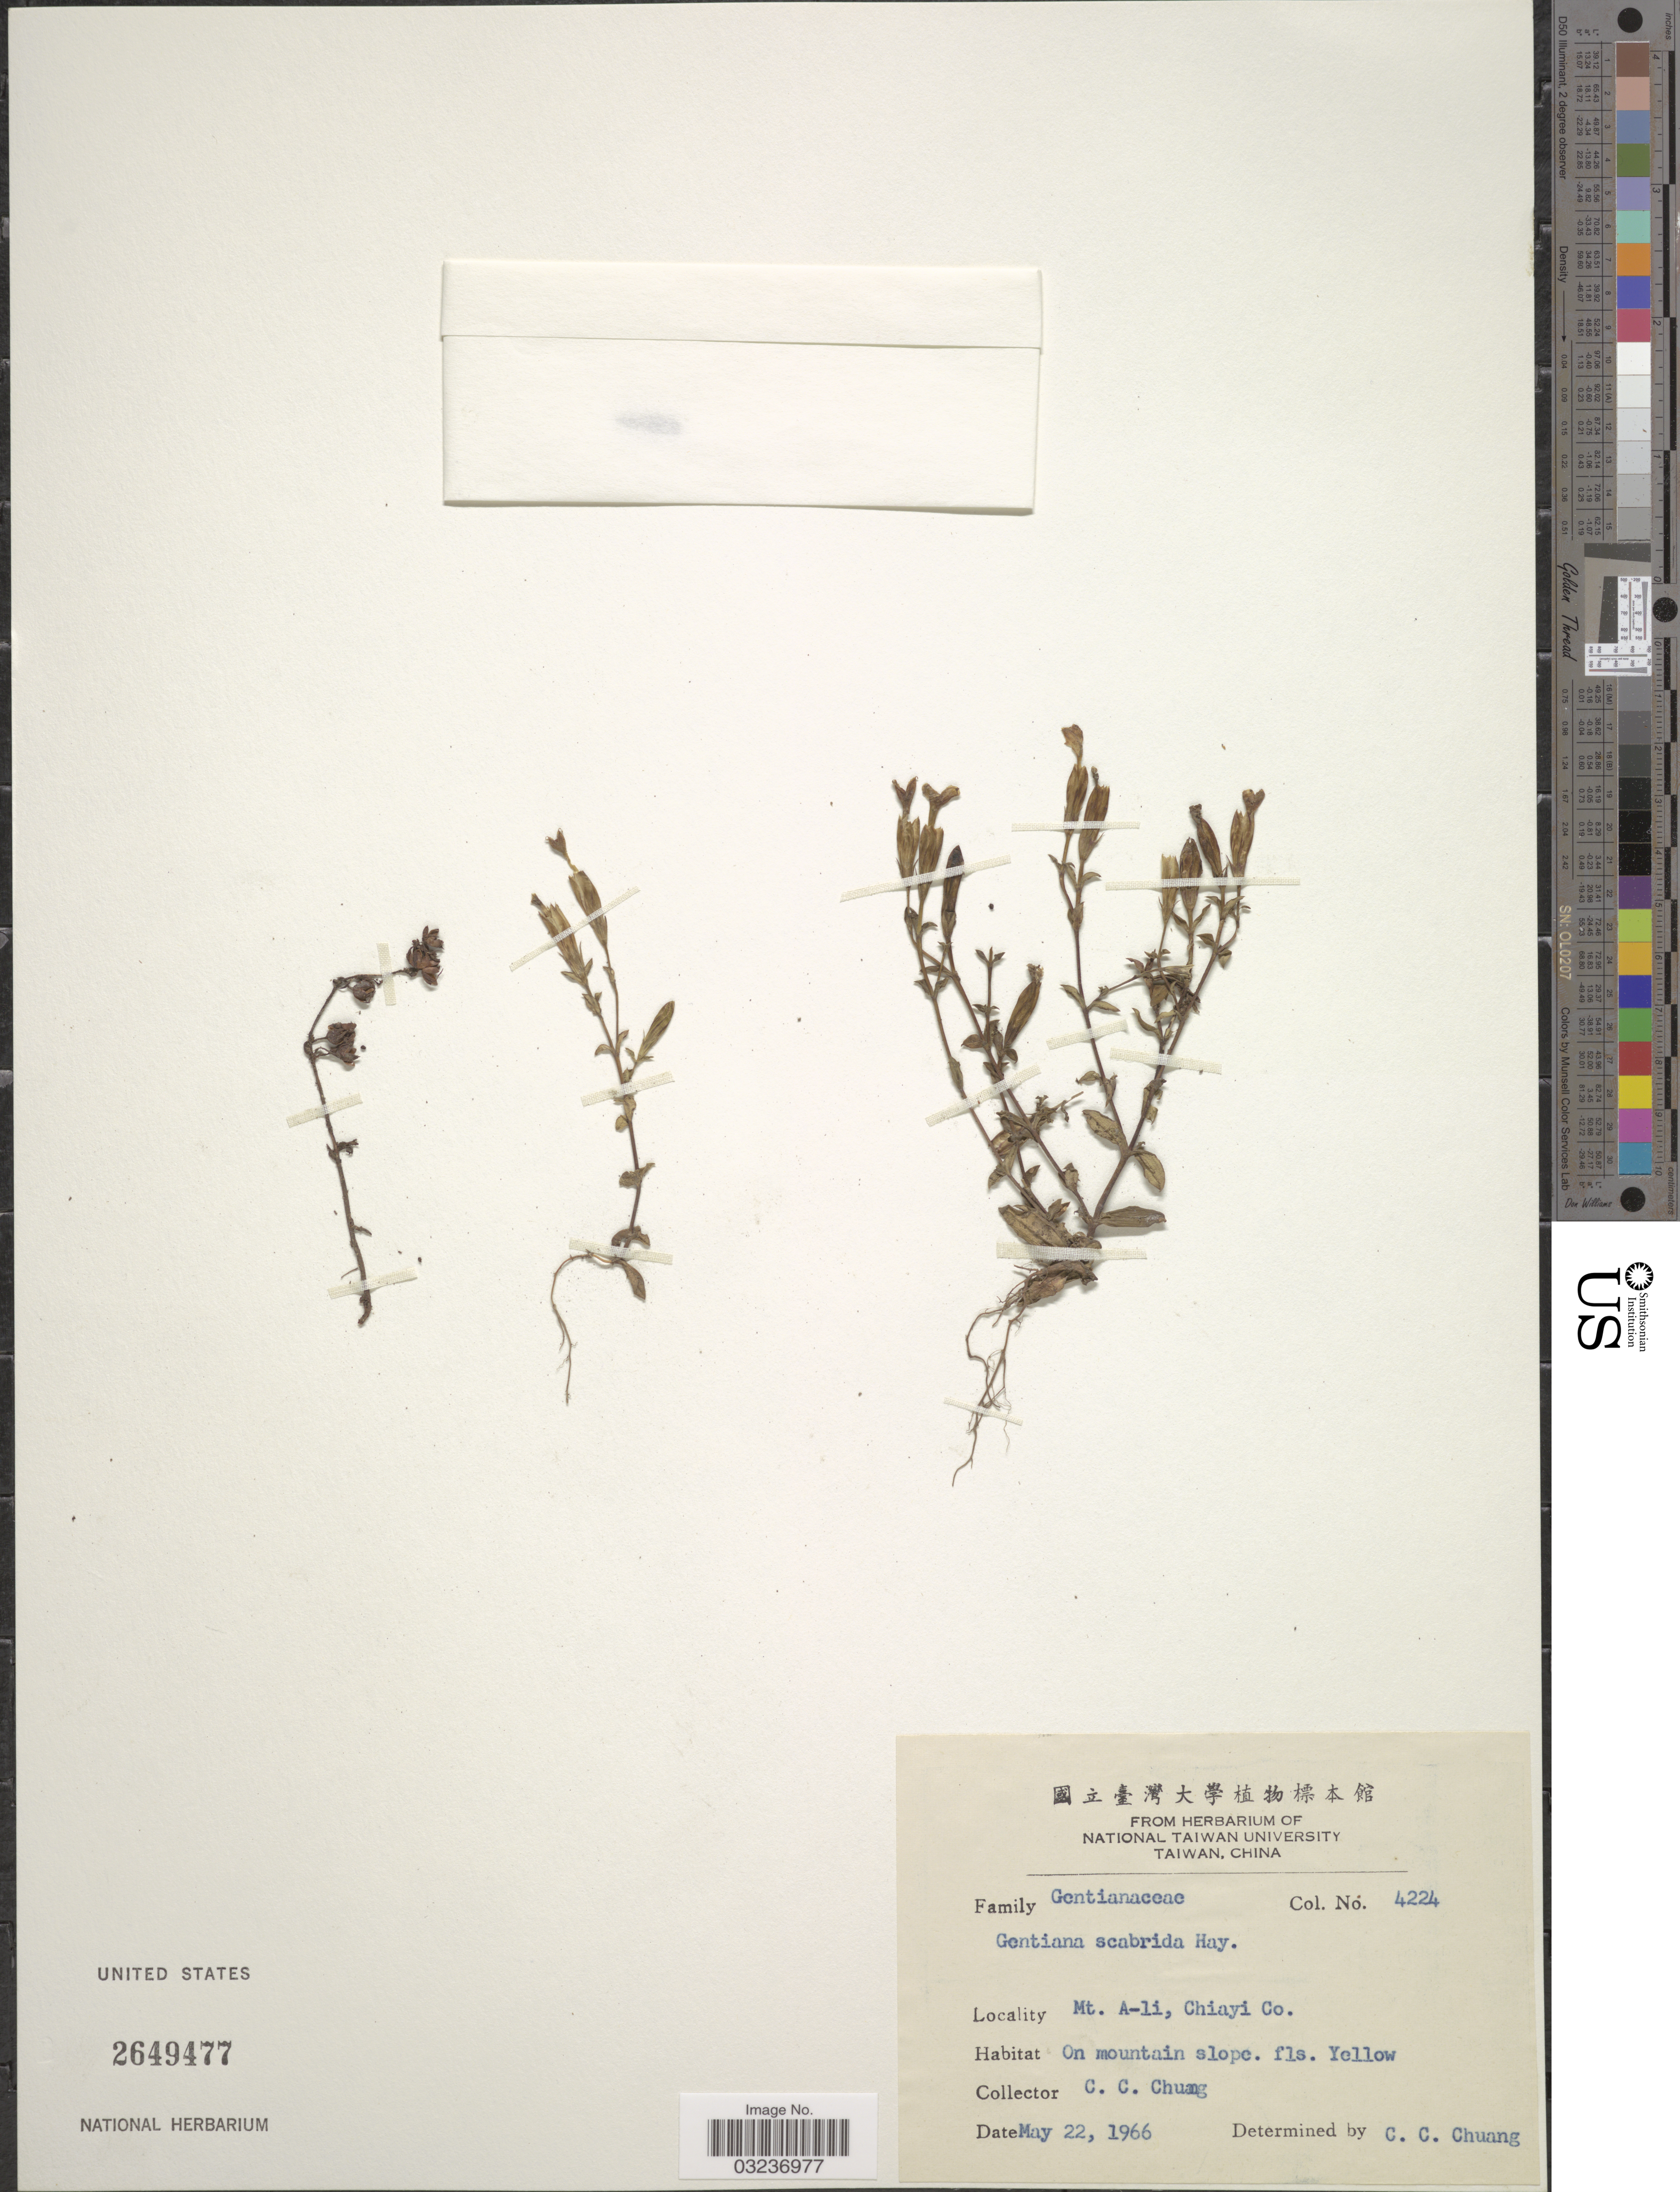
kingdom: Plantae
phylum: Tracheophyta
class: Magnoliopsida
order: Gentianales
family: Gentianaceae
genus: Gentiana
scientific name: Gentiana scabrida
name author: Hayata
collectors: C. C. Chuang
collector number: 4224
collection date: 1966-05-22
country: Taiwan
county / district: Chiayi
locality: Mt. A-li, Chiayi Co., On mountain slope.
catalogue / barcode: US 2649477